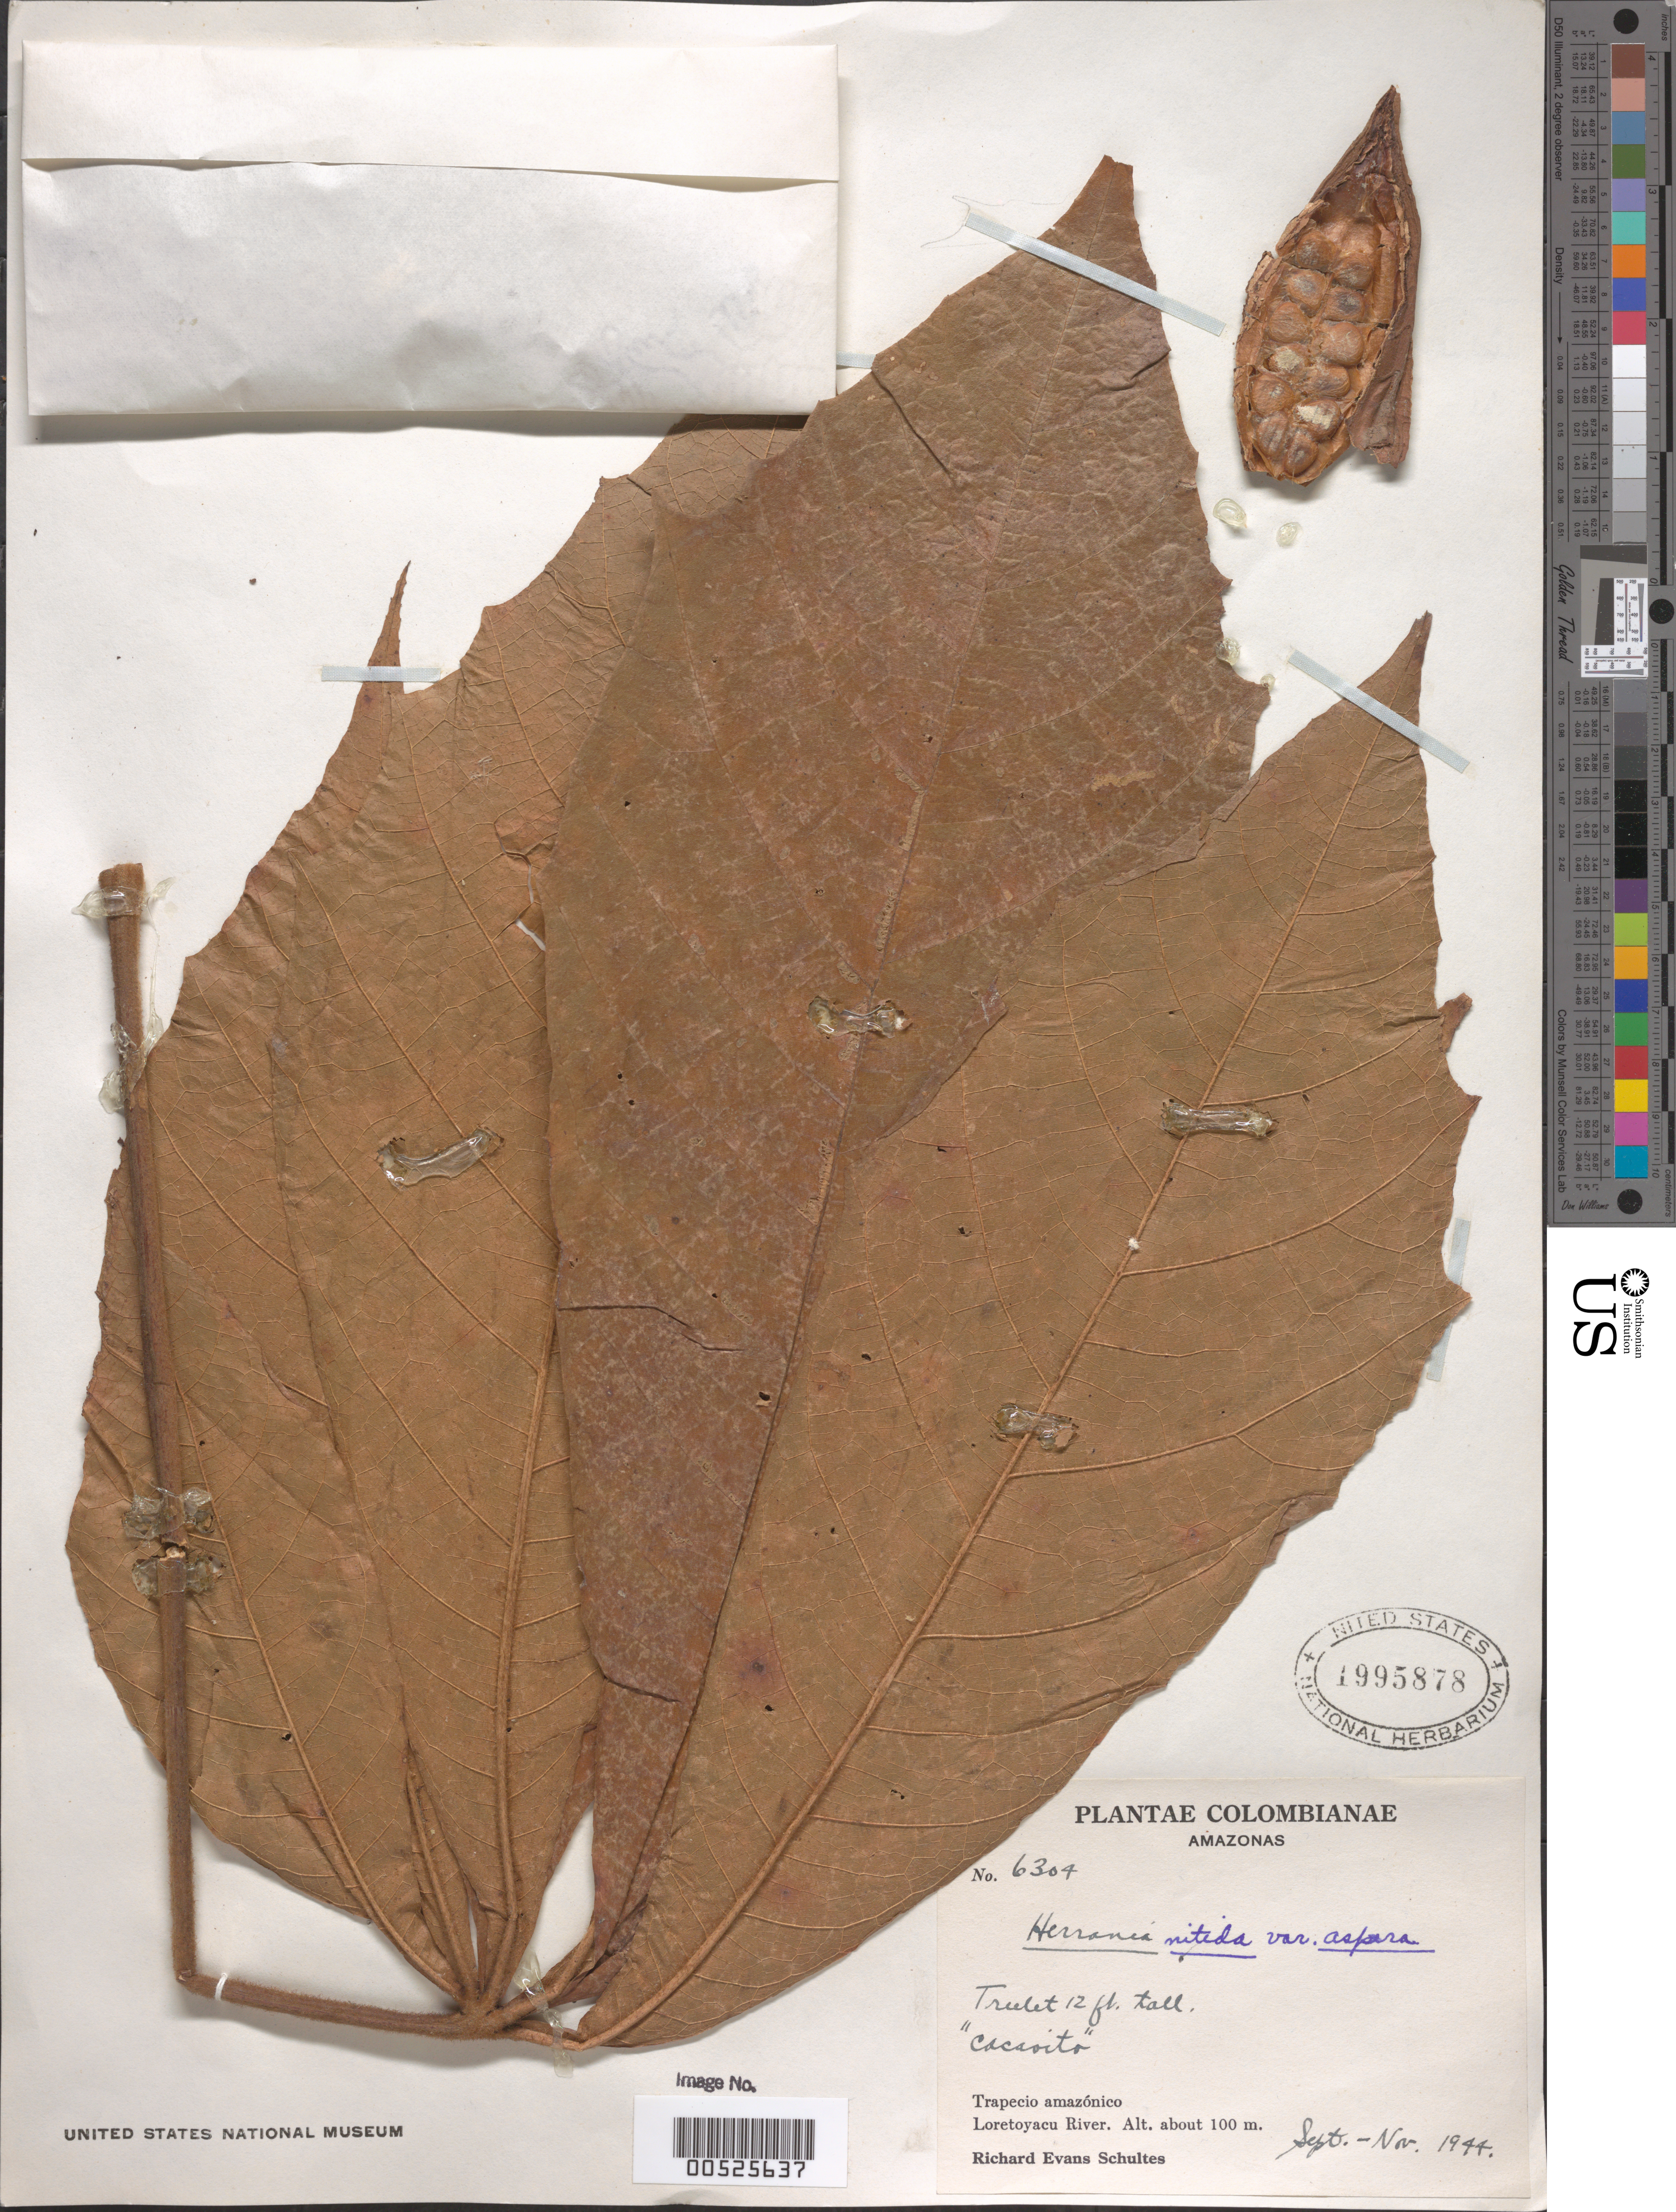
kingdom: Plantae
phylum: Tracheophyta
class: Magnoliopsida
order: Malvales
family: Malvaceae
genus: Herrania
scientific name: Herrania cuatrecasana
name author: García-Barr.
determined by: Colli-Silva, Matheus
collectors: R. E. Schultes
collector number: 6304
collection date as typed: Sep 1945 to -- Nov 1945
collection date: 1945-09/1945-11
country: Colombia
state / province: Amazônas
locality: Loreta-Yacu River.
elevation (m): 100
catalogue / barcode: US 1995878